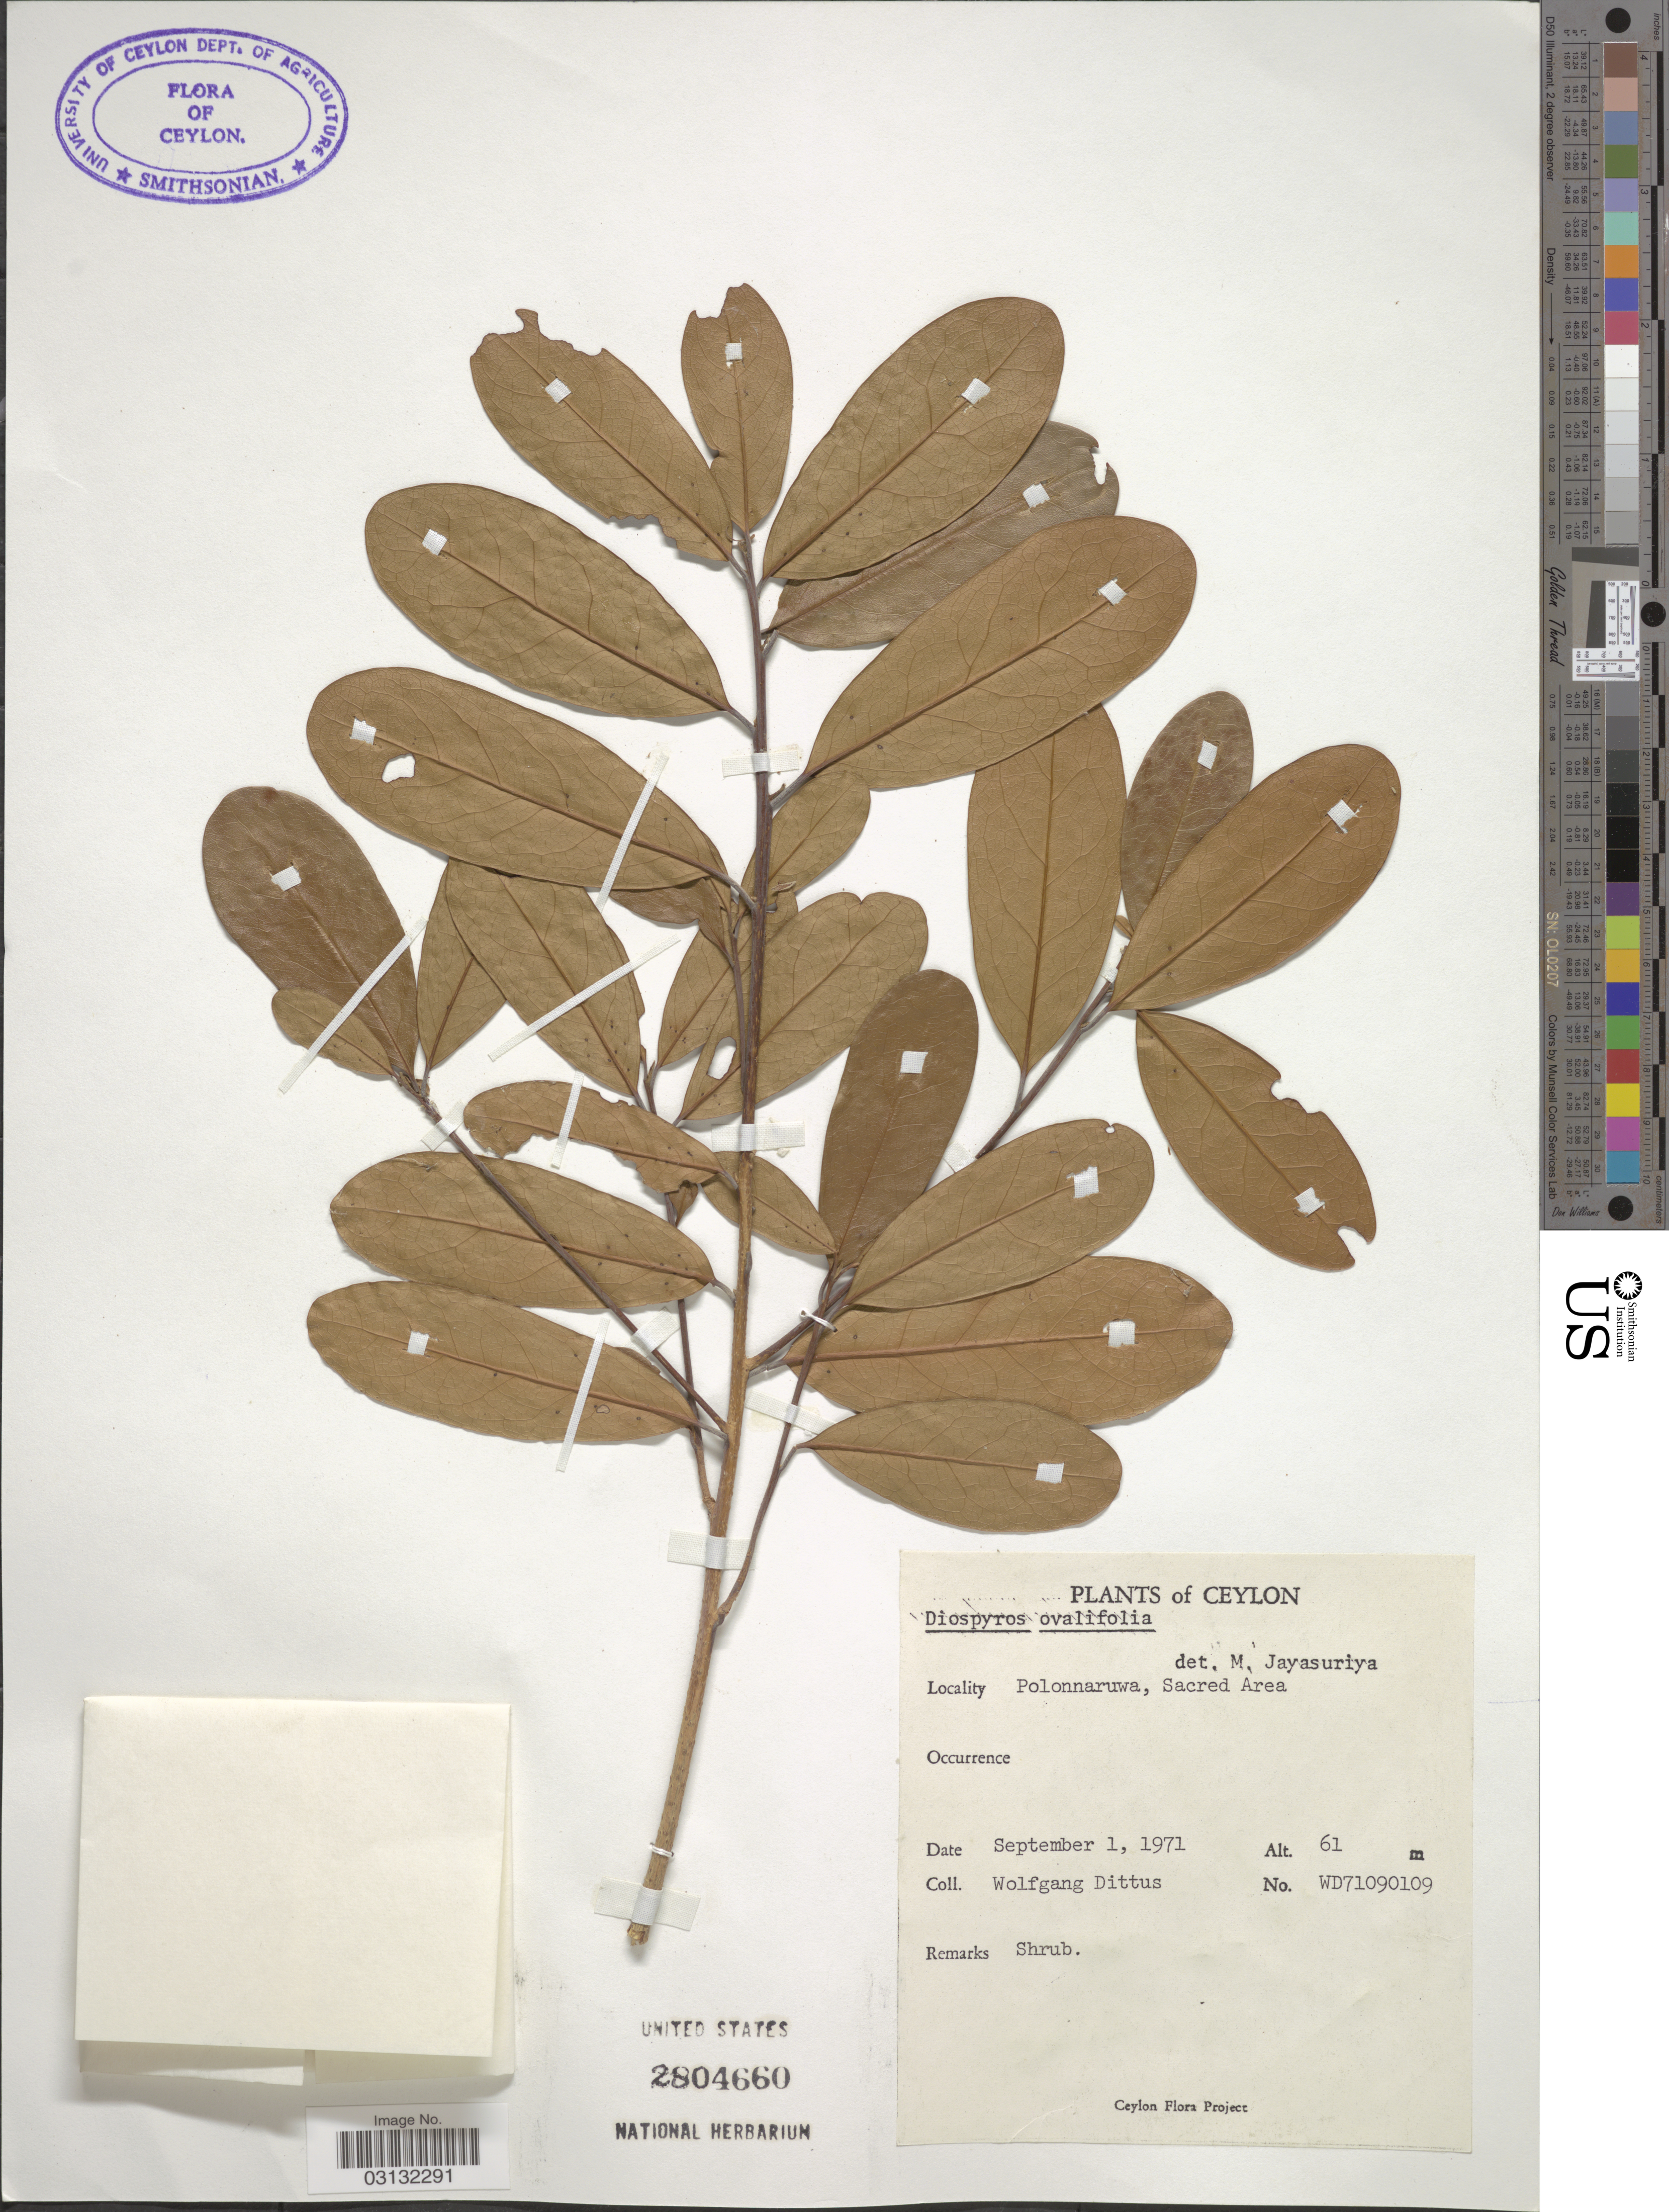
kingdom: Plantae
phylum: Tracheophyta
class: Magnoliopsida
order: Ericales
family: Ebenaceae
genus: Diospyros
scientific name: Diospyros ovalifolia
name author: Wight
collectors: W. Dittus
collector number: WD71090109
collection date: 1971-09-01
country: Sri Lanka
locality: Ceylon. Polonnaruwa, Sacred Area.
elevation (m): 61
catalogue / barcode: US 2804660